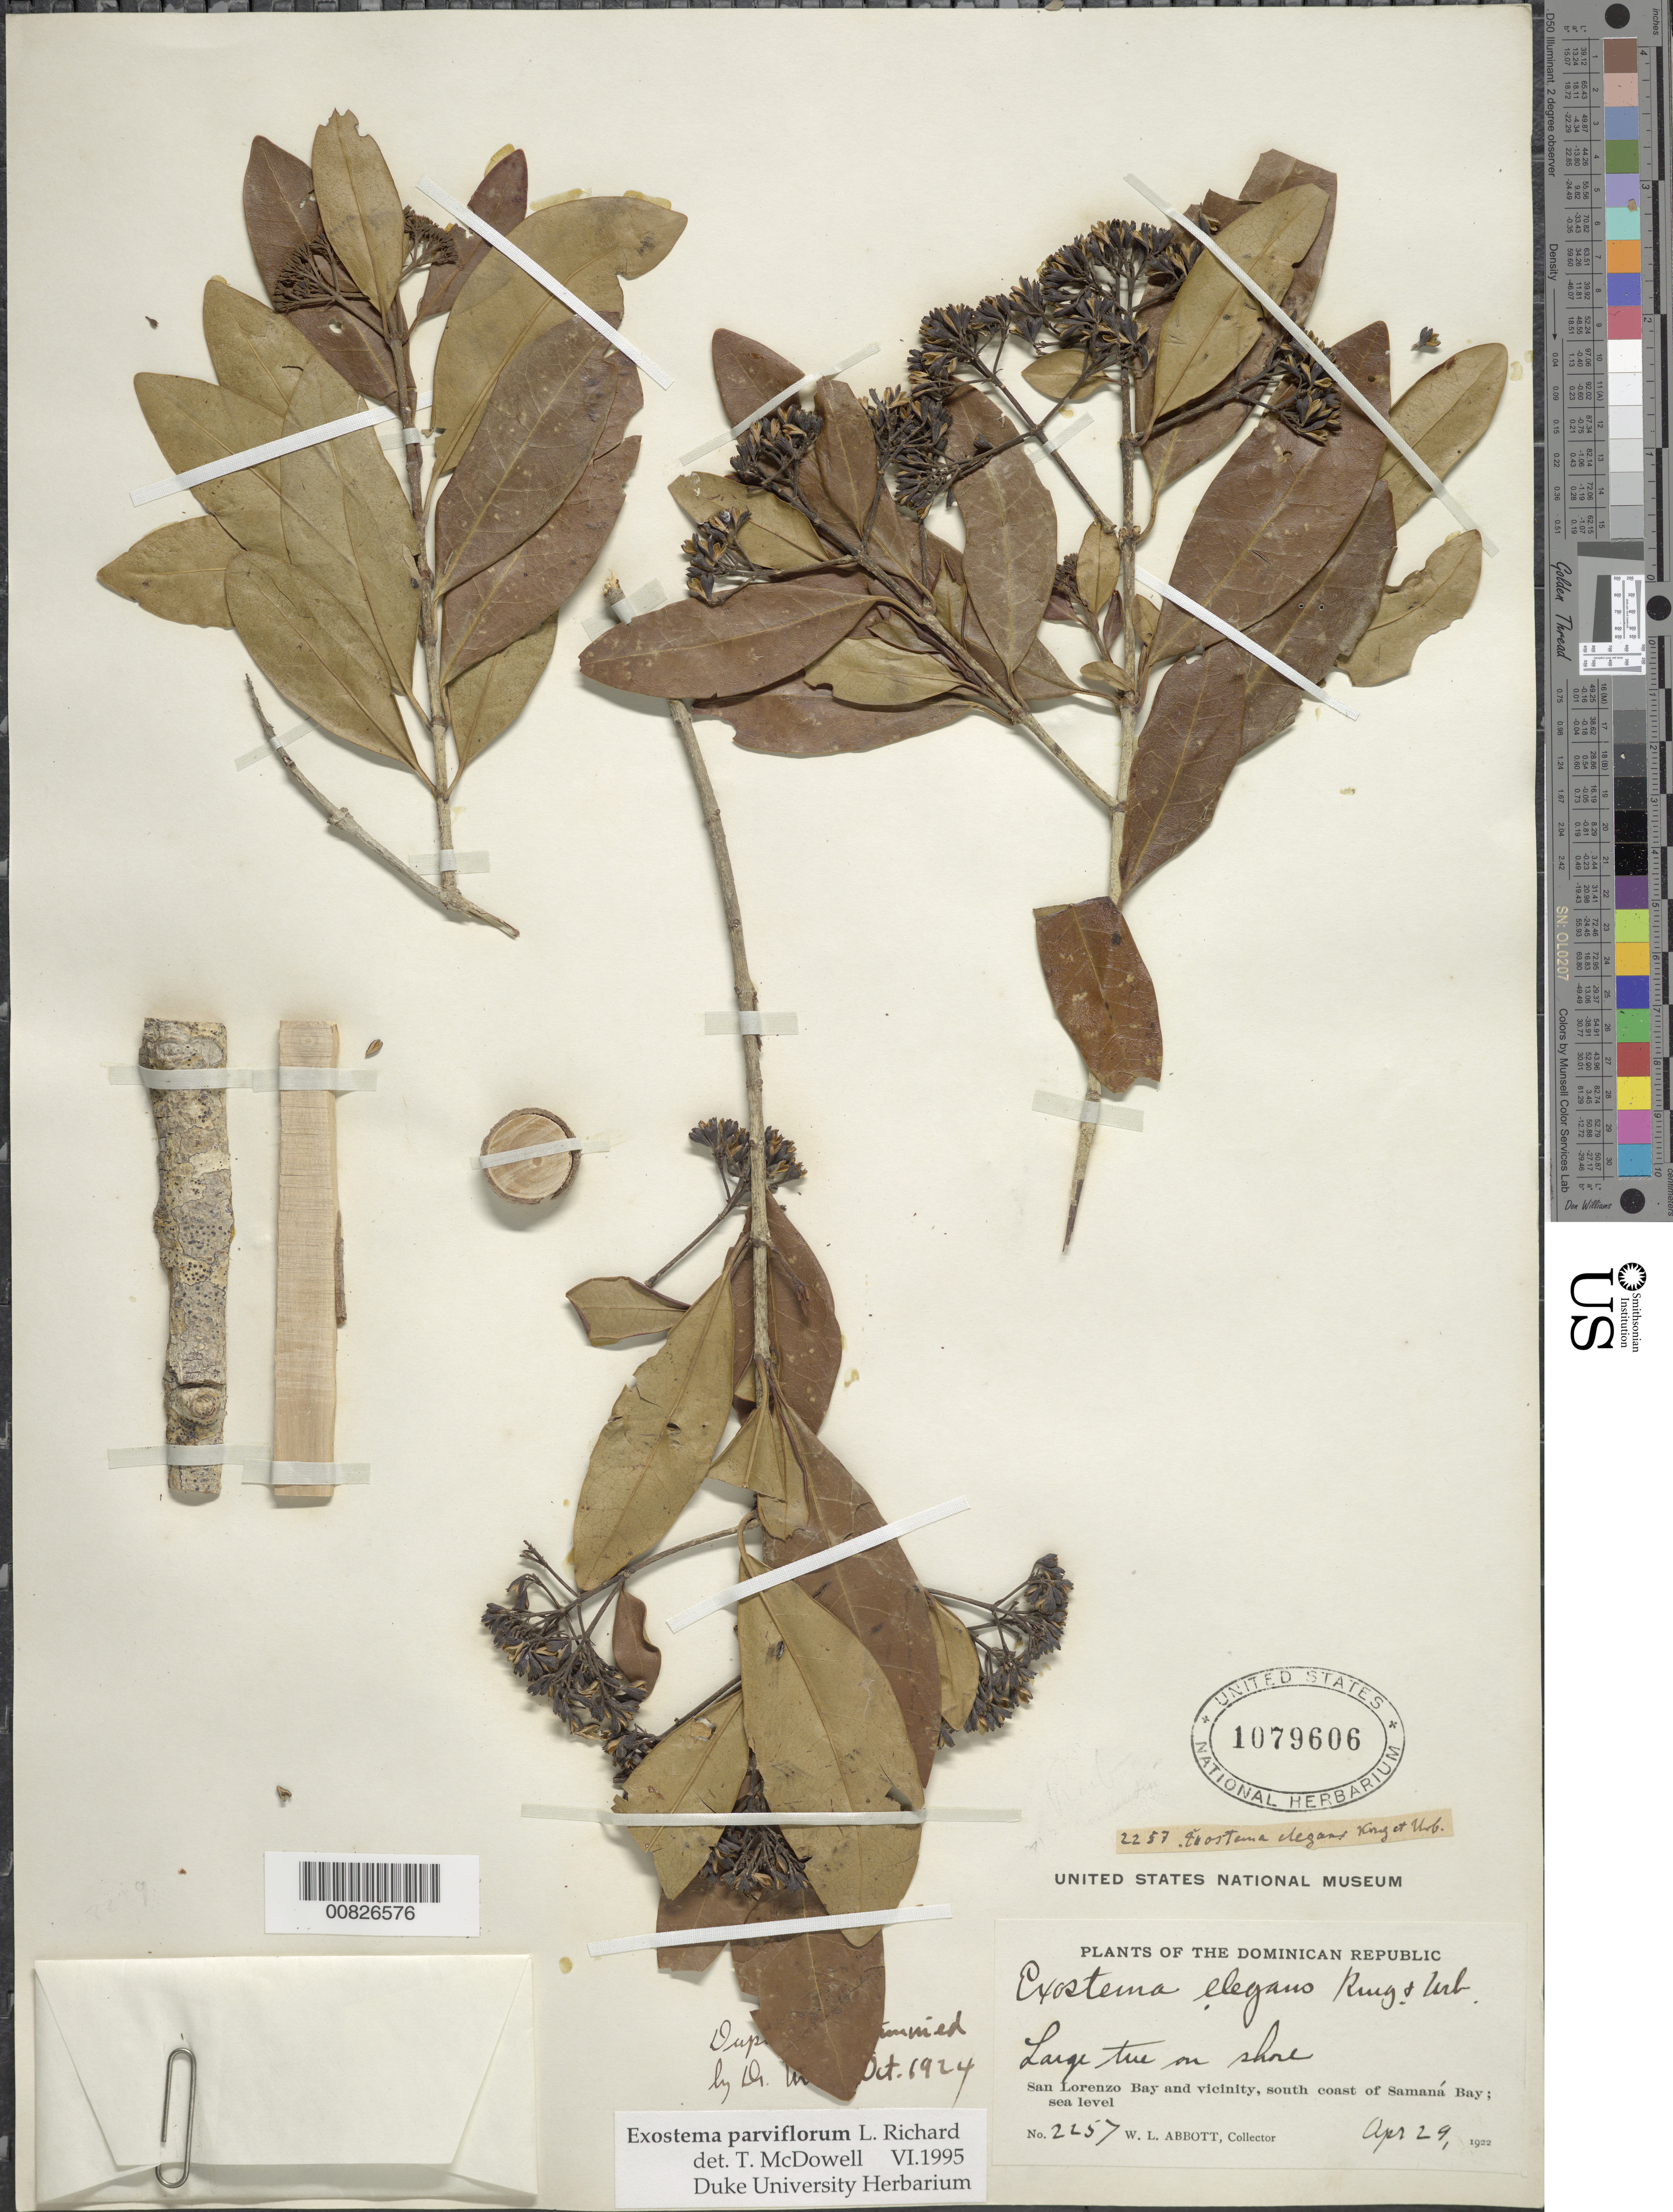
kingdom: Plantae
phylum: Tracheophyta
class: Magnoliopsida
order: Gentianales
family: Rubiaceae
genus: Exostema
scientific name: Exostema parviflorum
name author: A. Rich. ex Humb. & Bonpl.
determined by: McDowell, T.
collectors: W. L. Abbott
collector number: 2257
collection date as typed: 29 Apr 1922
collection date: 1922-04-29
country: Dominican Republic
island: Hispaniola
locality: San Lorenzo Bay and vicinity, south coast of Samaná Bay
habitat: On shore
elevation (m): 0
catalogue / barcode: US 1079606